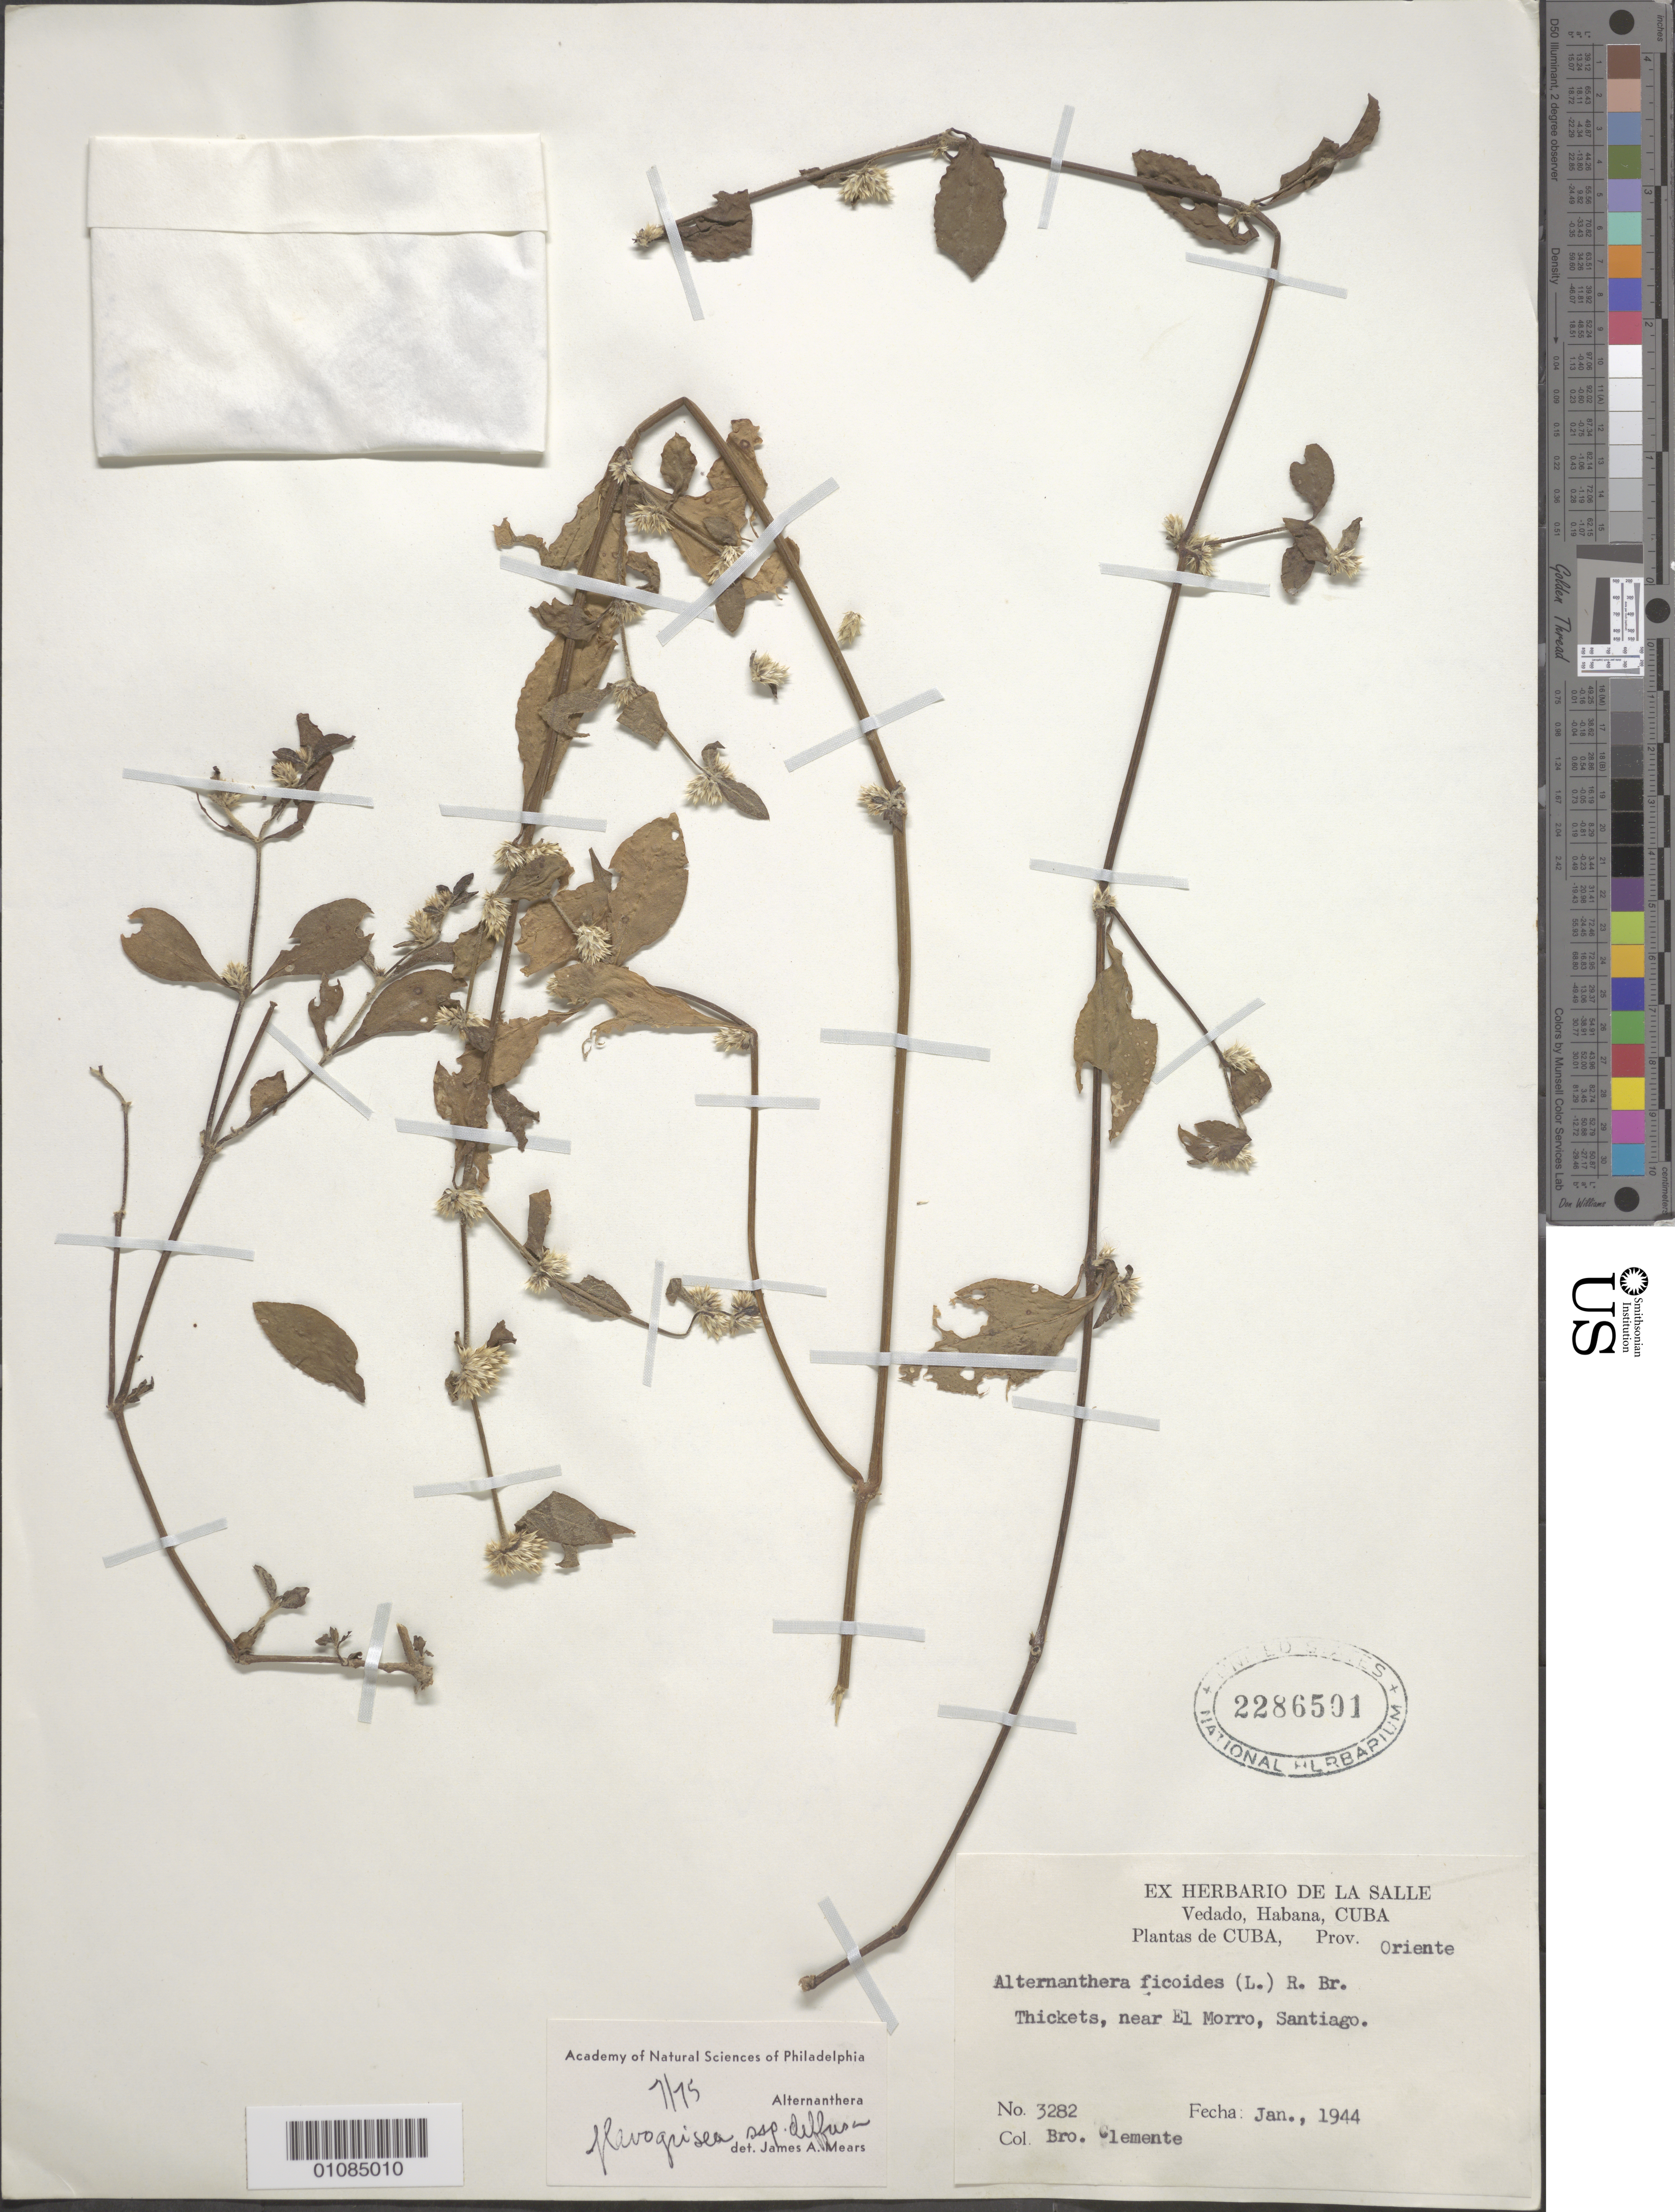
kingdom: Plantae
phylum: Tracheophyta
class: Magnoliopsida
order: Caryophyllales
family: Amaranthaceae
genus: Alternanthera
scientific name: Alternanthera flavogrisea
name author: Urb.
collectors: Bro. Clemente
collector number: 3282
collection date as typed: Jan 1944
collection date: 1944-01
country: Cuba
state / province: Santiago de Cuba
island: Cuba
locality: Oriente Santiago, near El Morro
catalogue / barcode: US 2286501